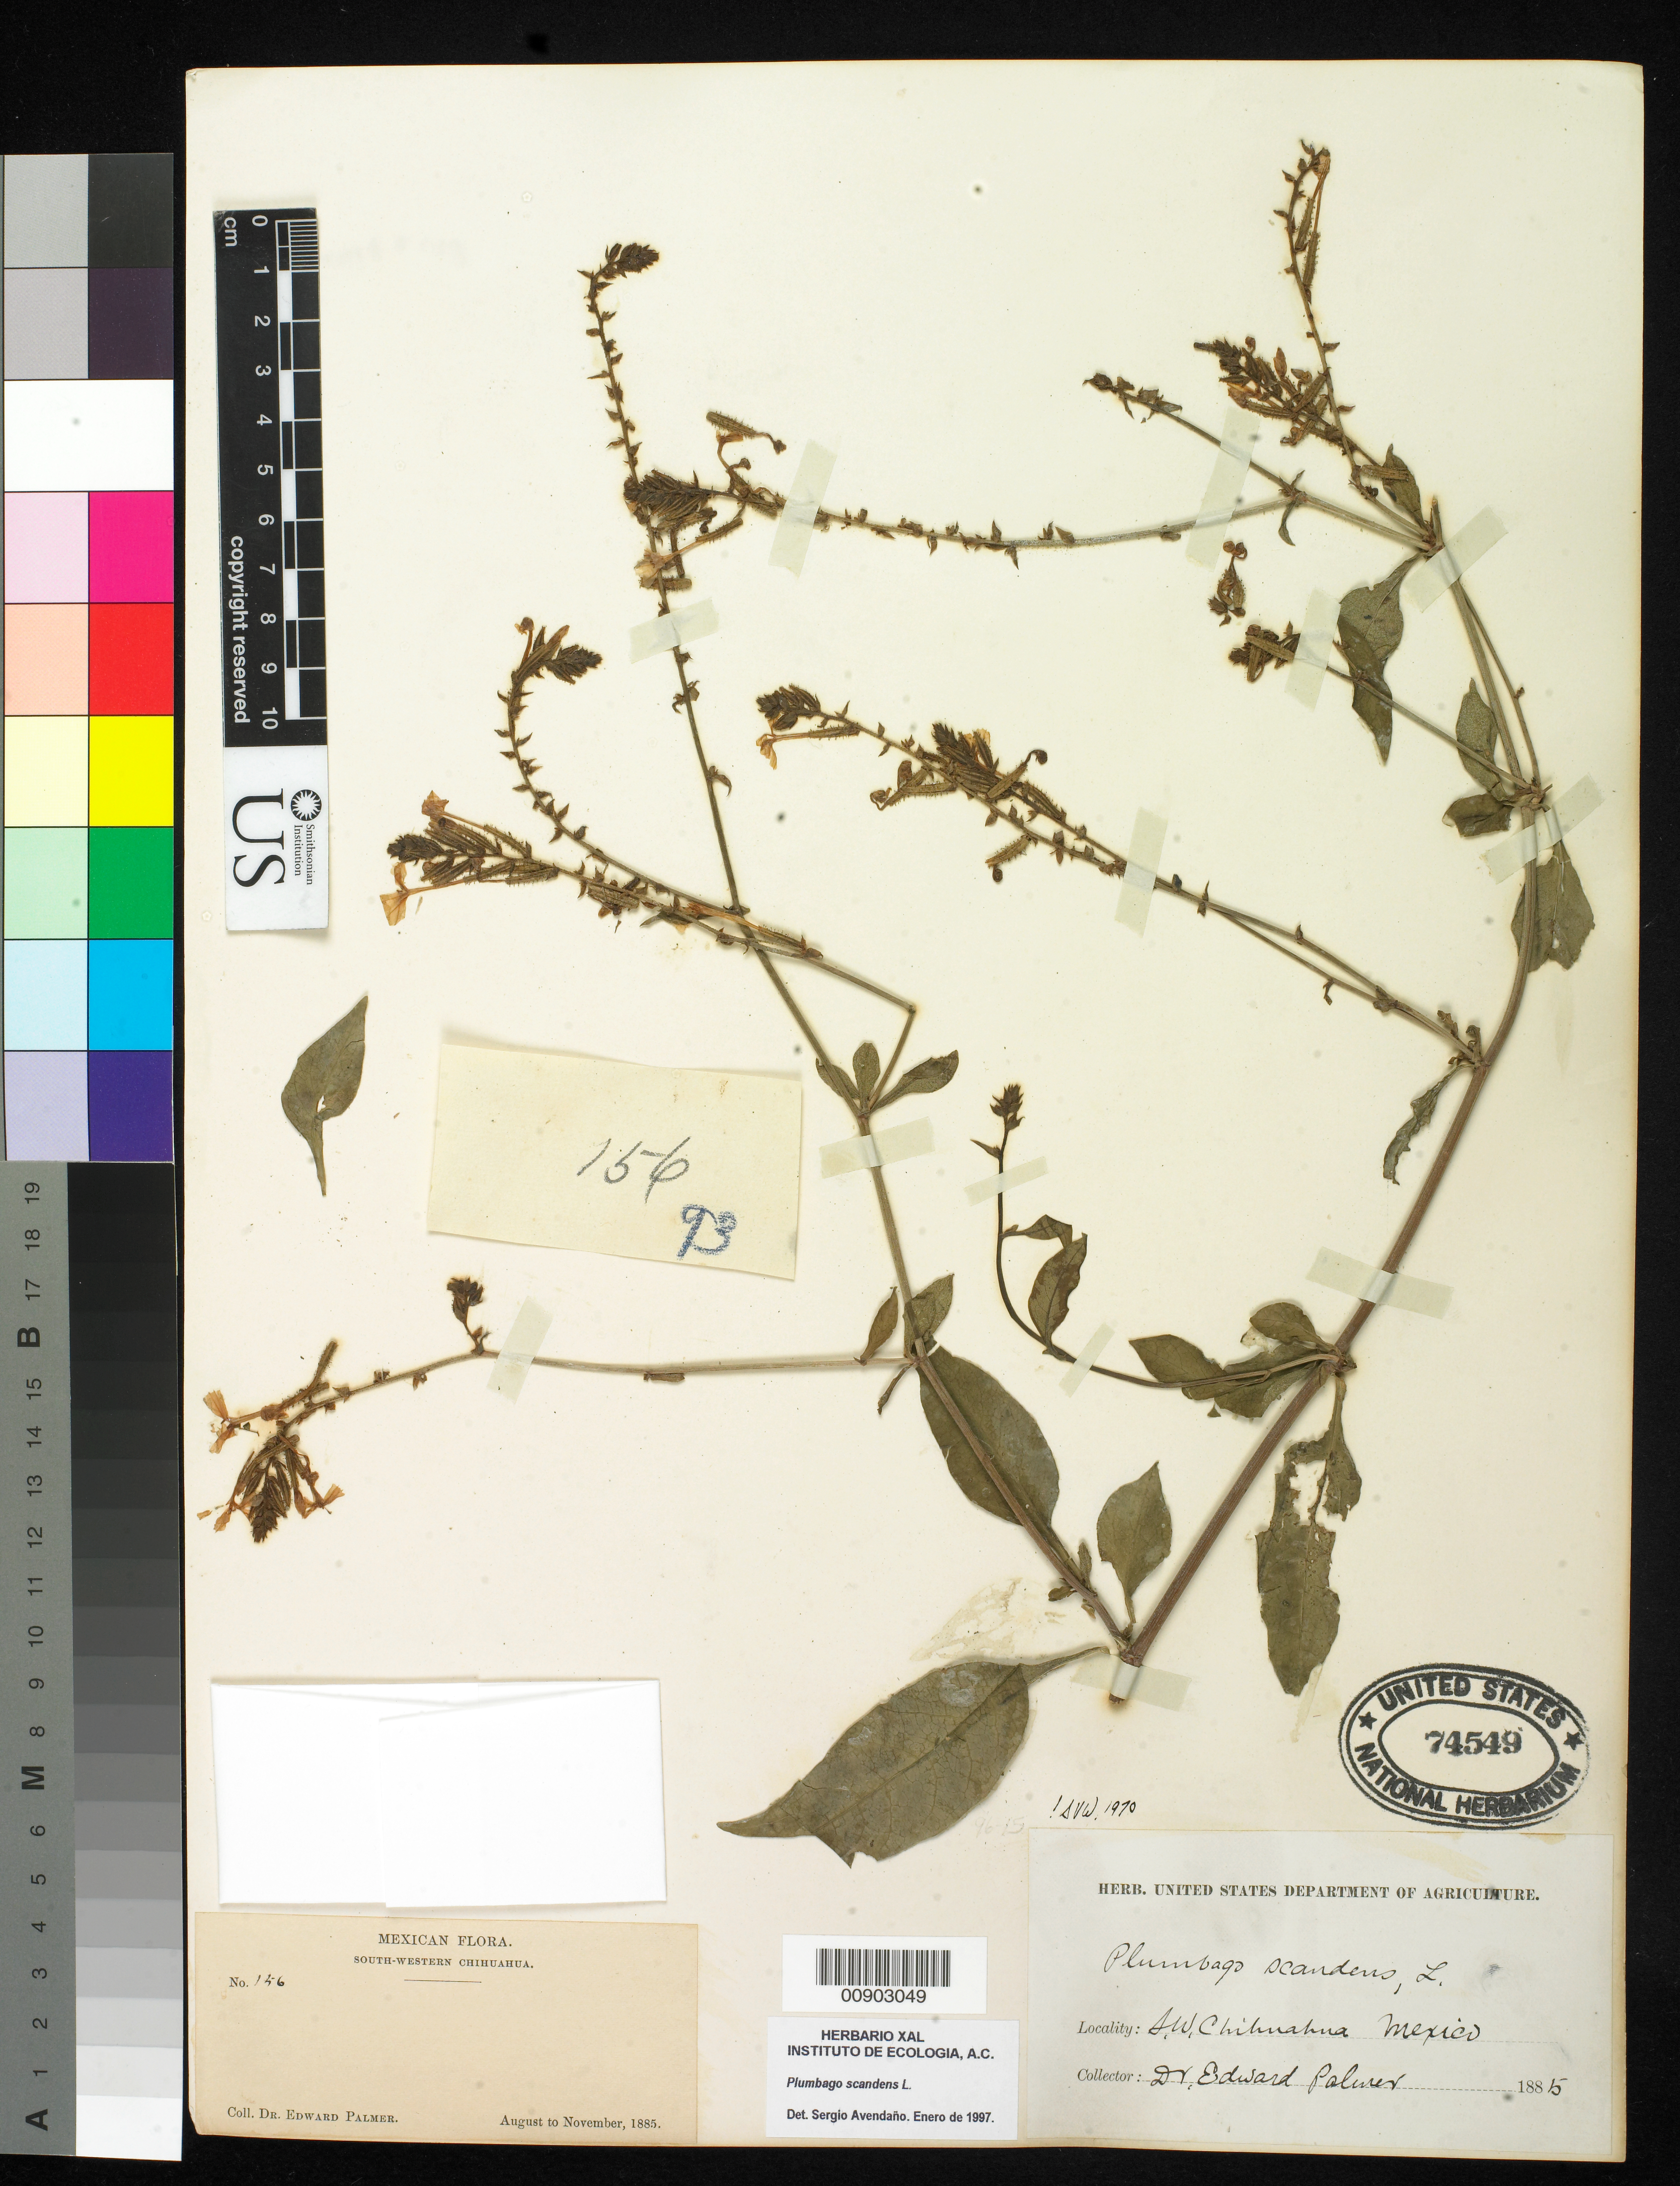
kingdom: Plantae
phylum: Tracheophyta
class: Magnoliopsida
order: Caryophyllales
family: Plumbaginaceae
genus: Plumbago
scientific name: Plumbago scandens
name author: L.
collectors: E. Palmer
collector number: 156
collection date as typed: Aug 1885 to -- Nov 1885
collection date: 1885-08/1885-11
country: Mexico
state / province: Chihuahua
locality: South-Western Chihuahua.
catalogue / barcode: US 74549